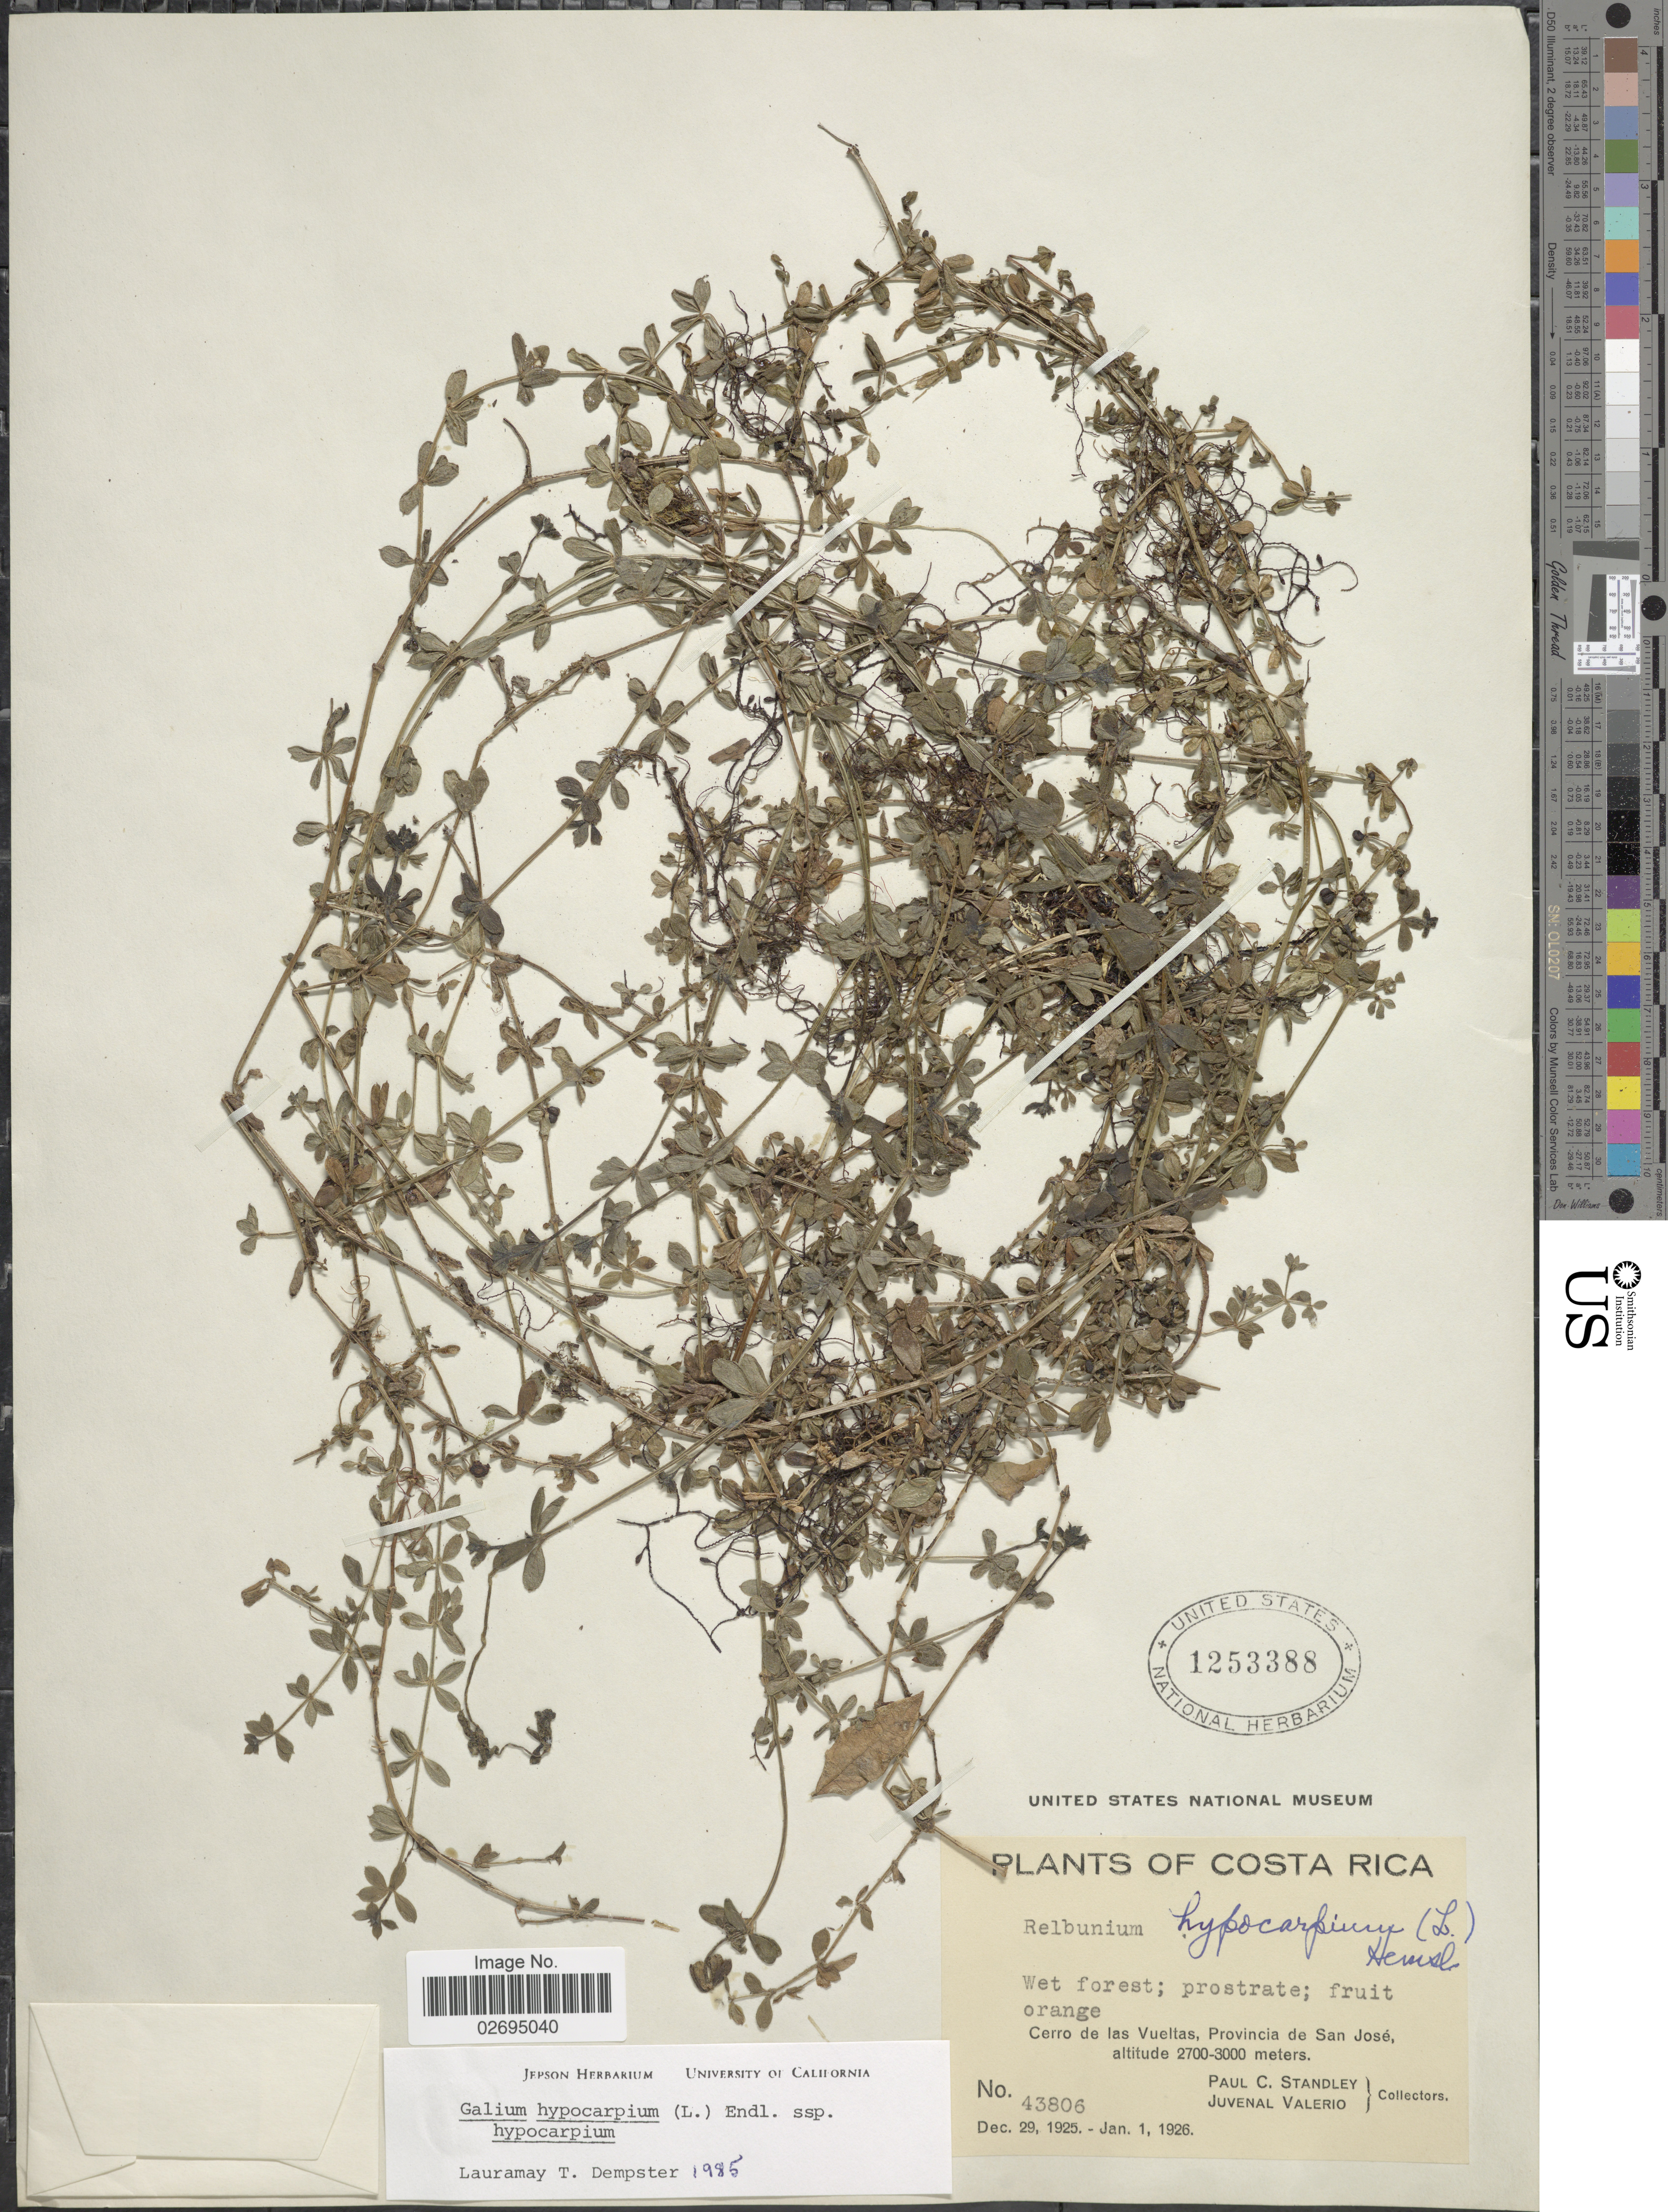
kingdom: Plantae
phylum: Tracheophyta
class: Magnoliopsida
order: Gentianales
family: Rubiaceae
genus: Galium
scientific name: Galium hypocarpium subsp. hypocarpium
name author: (L.) Endl. ex Griseb.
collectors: P. C. Standley & J. Valerio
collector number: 43806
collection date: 1925-12-29/1926-01-01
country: Costa Rica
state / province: San José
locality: Cerro de las Vueltas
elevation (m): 2700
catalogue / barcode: US 1253388